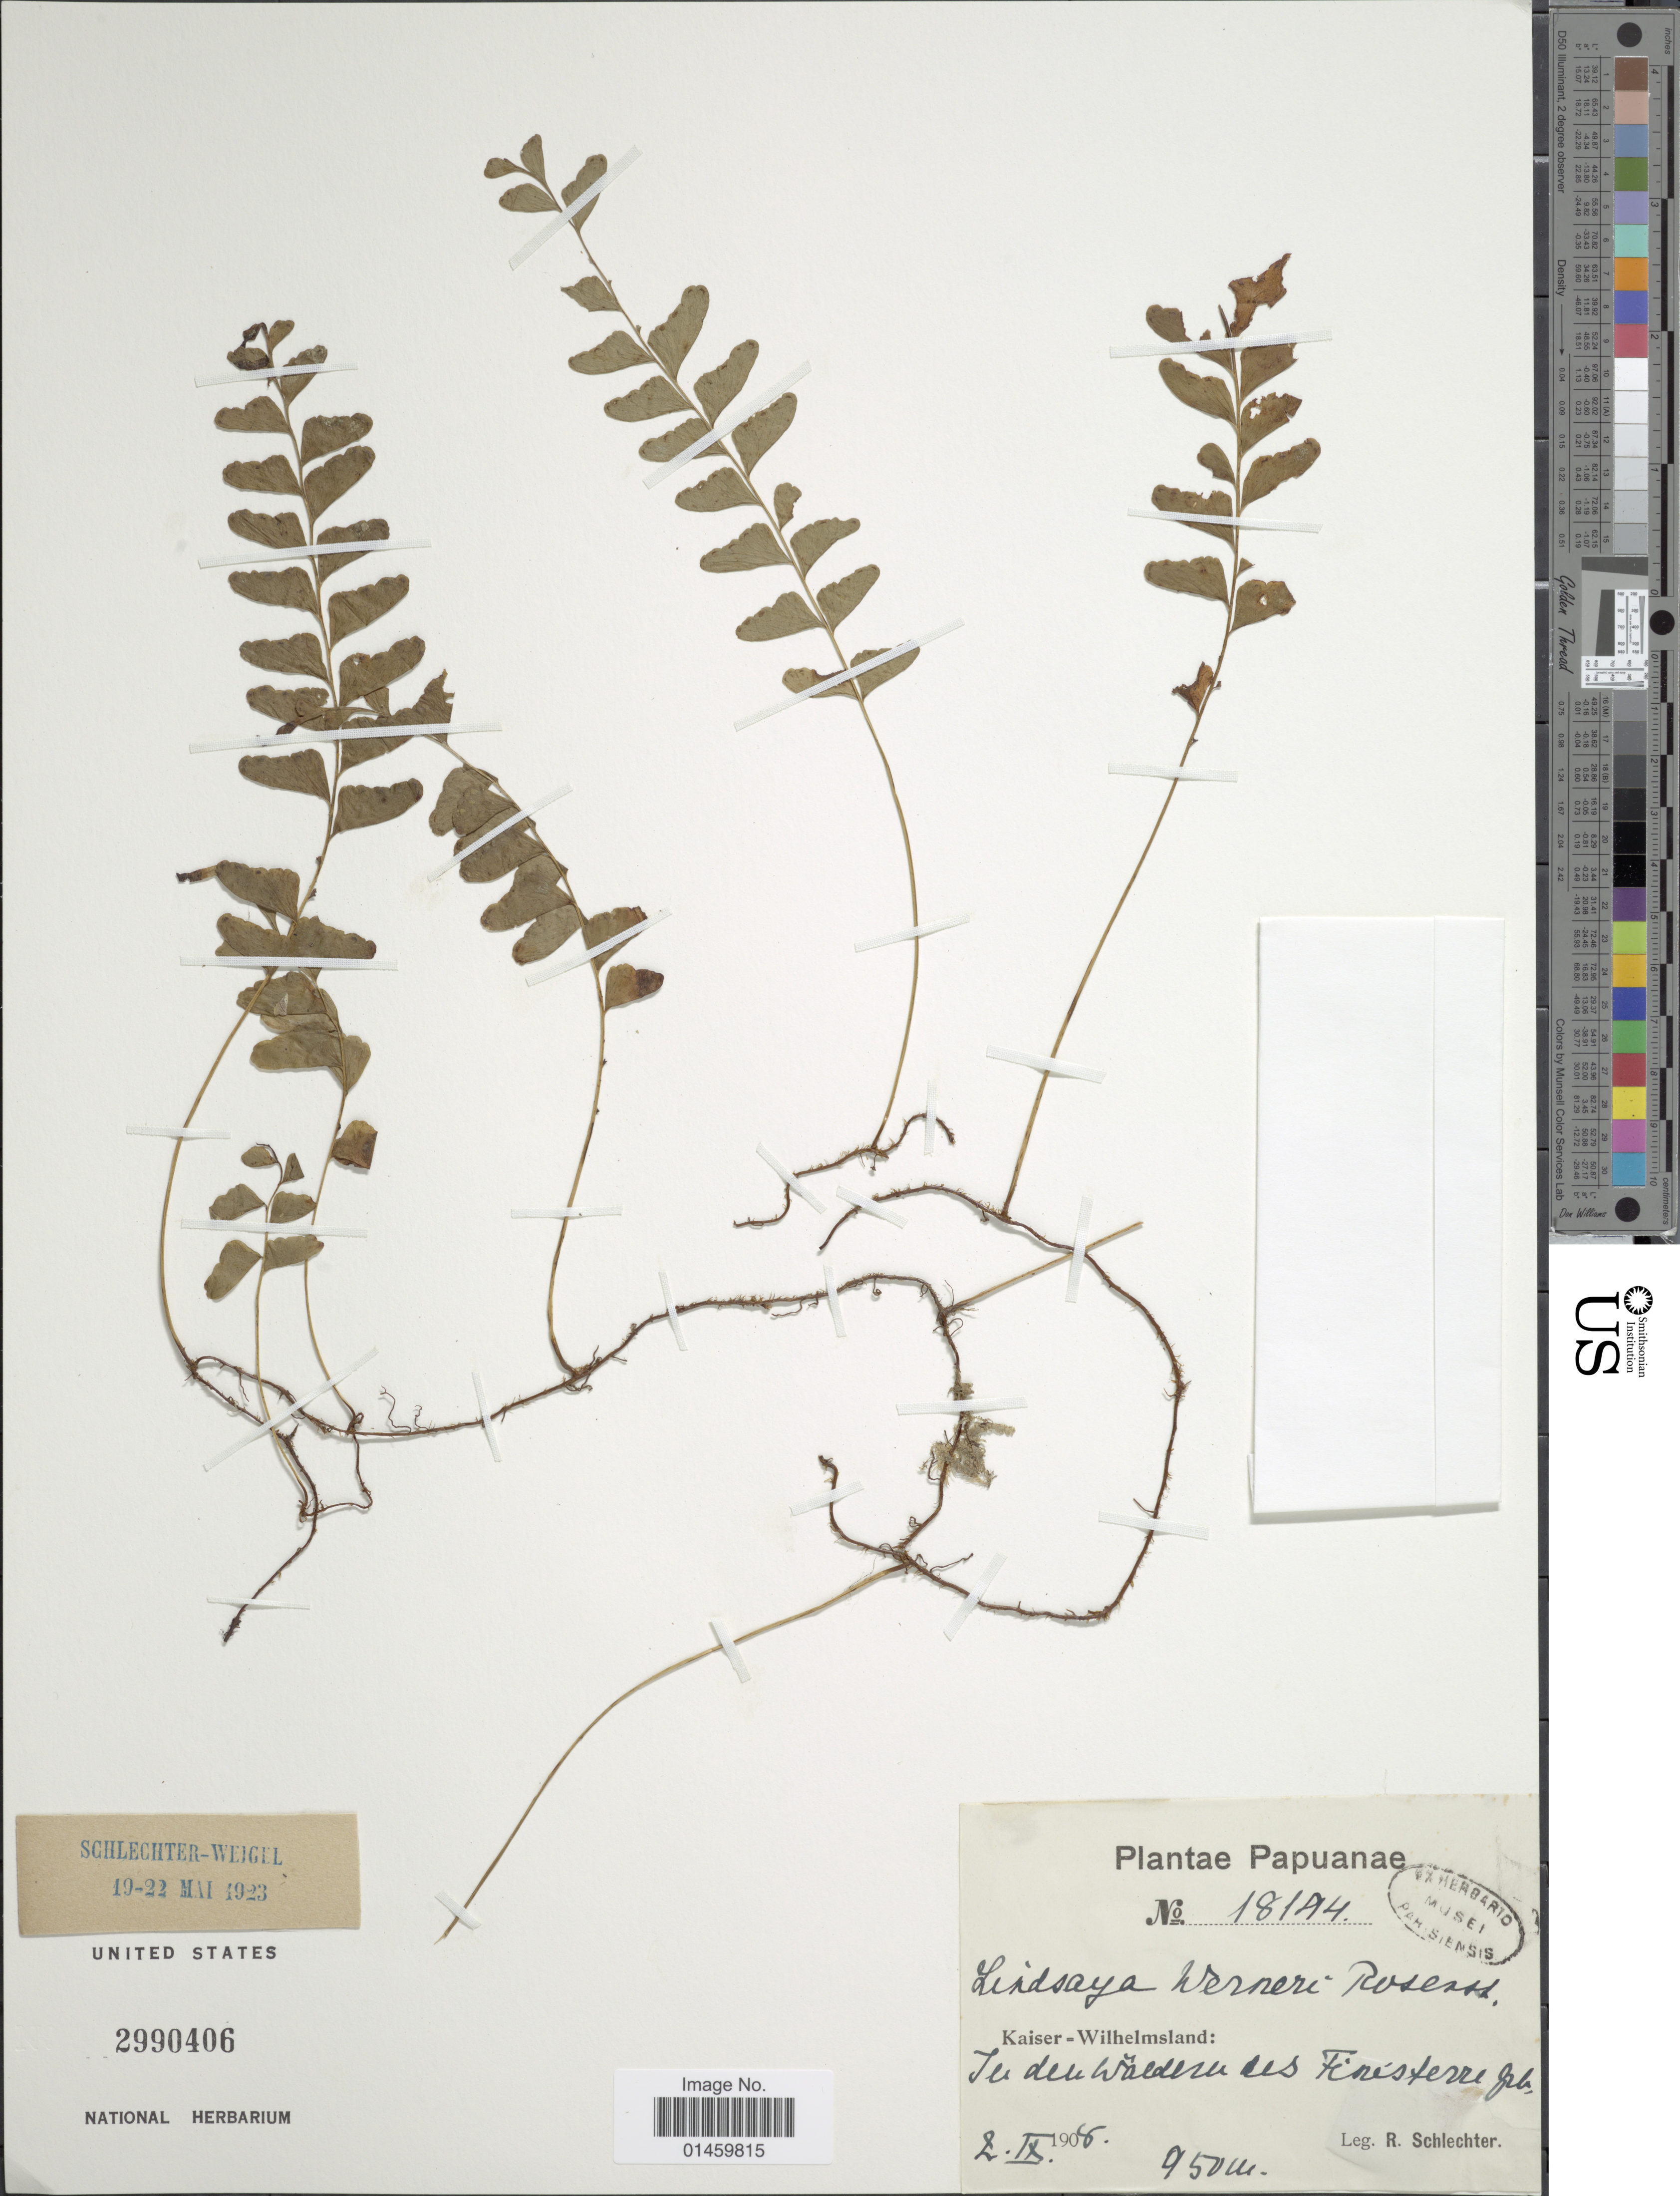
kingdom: Plantae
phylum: Tracheophyta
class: Polypodiopsida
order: Polypodiales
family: Lindsaeaceae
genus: Lindsaea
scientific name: Lindsaea werneri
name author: Rosenst.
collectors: F. R. R. Schlechter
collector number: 18194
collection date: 1908-09-02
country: Papua New Guinea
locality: Plantae Papuanae. Kaiser-Wilhelmsland: In den Wäldern des Finisterre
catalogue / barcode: US 2990406